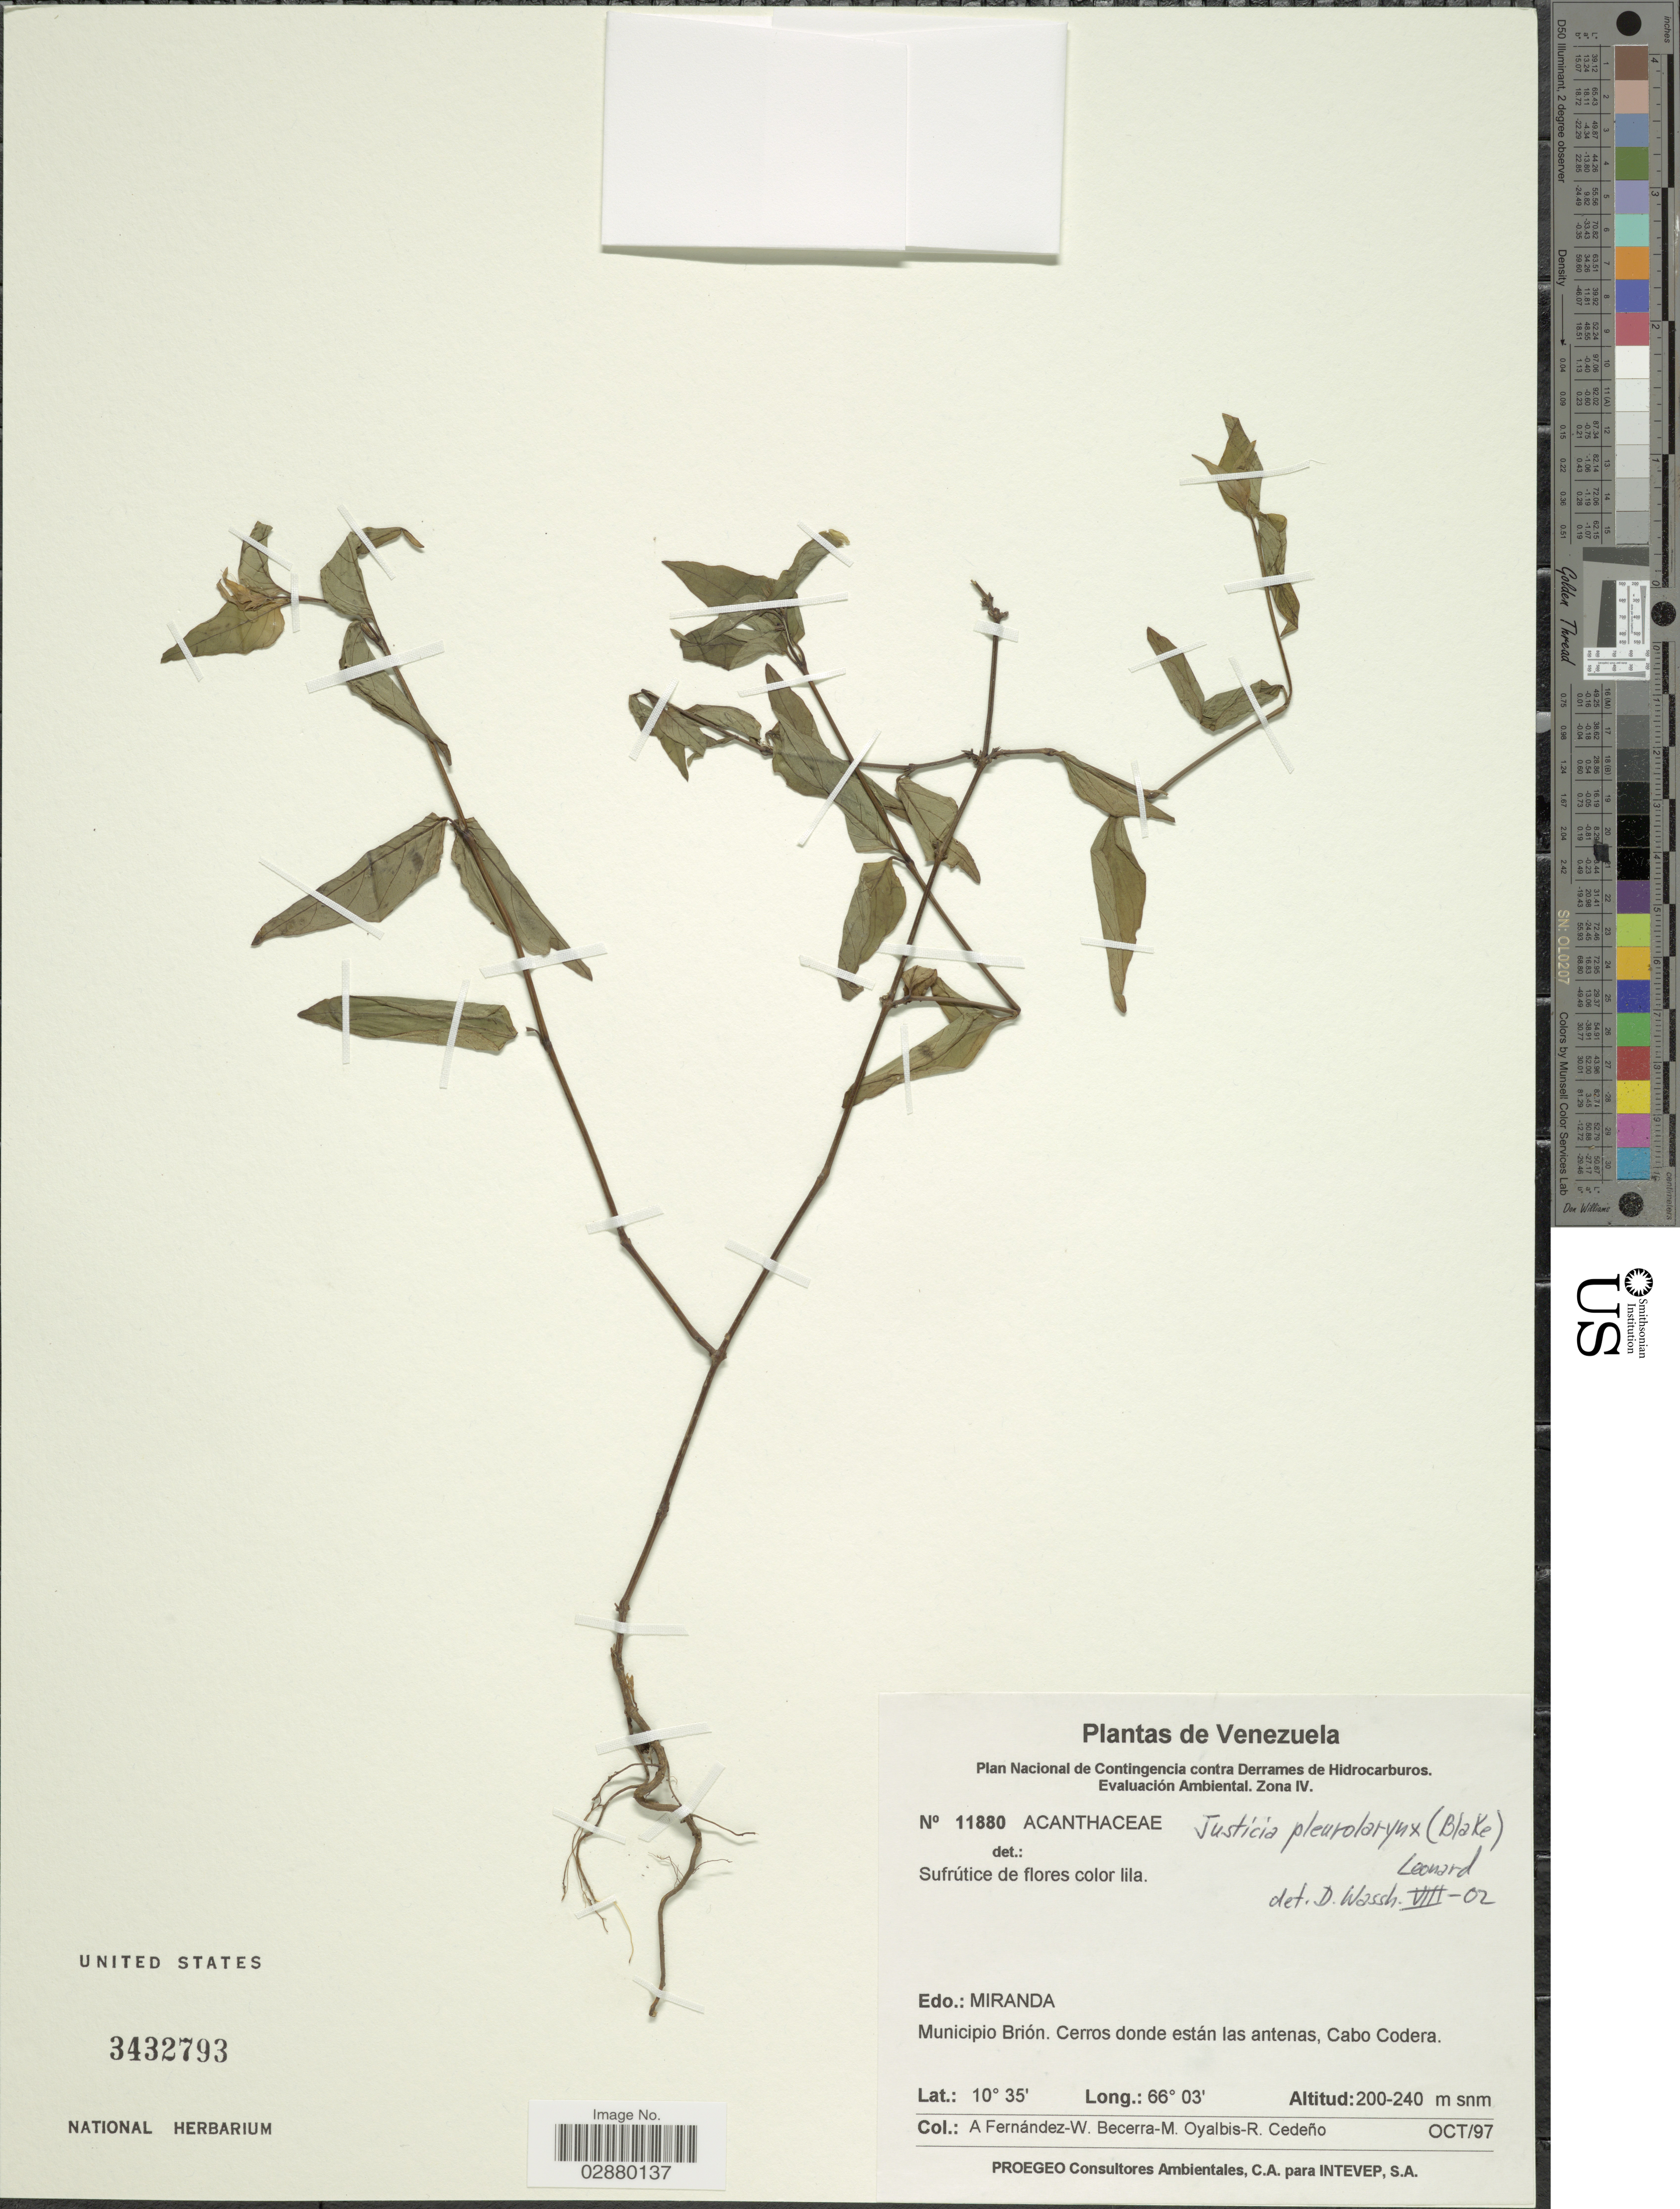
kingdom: Plantae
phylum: Tracheophyta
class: Magnoliopsida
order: Lamiales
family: Acanthaceae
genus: Justicia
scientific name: Justicia pleurolarynx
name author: (S.F. Blake) V.M. Badillo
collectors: Á. Fernández, W. Becerra, M. Oyalbis & R. Cedeño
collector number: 11880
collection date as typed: Transcribed d/m/y: /10/97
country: Venezuela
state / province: Miranda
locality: Municipio Brión. Cerros donde están las antenas, Cabo Codera.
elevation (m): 200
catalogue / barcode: US 3432793